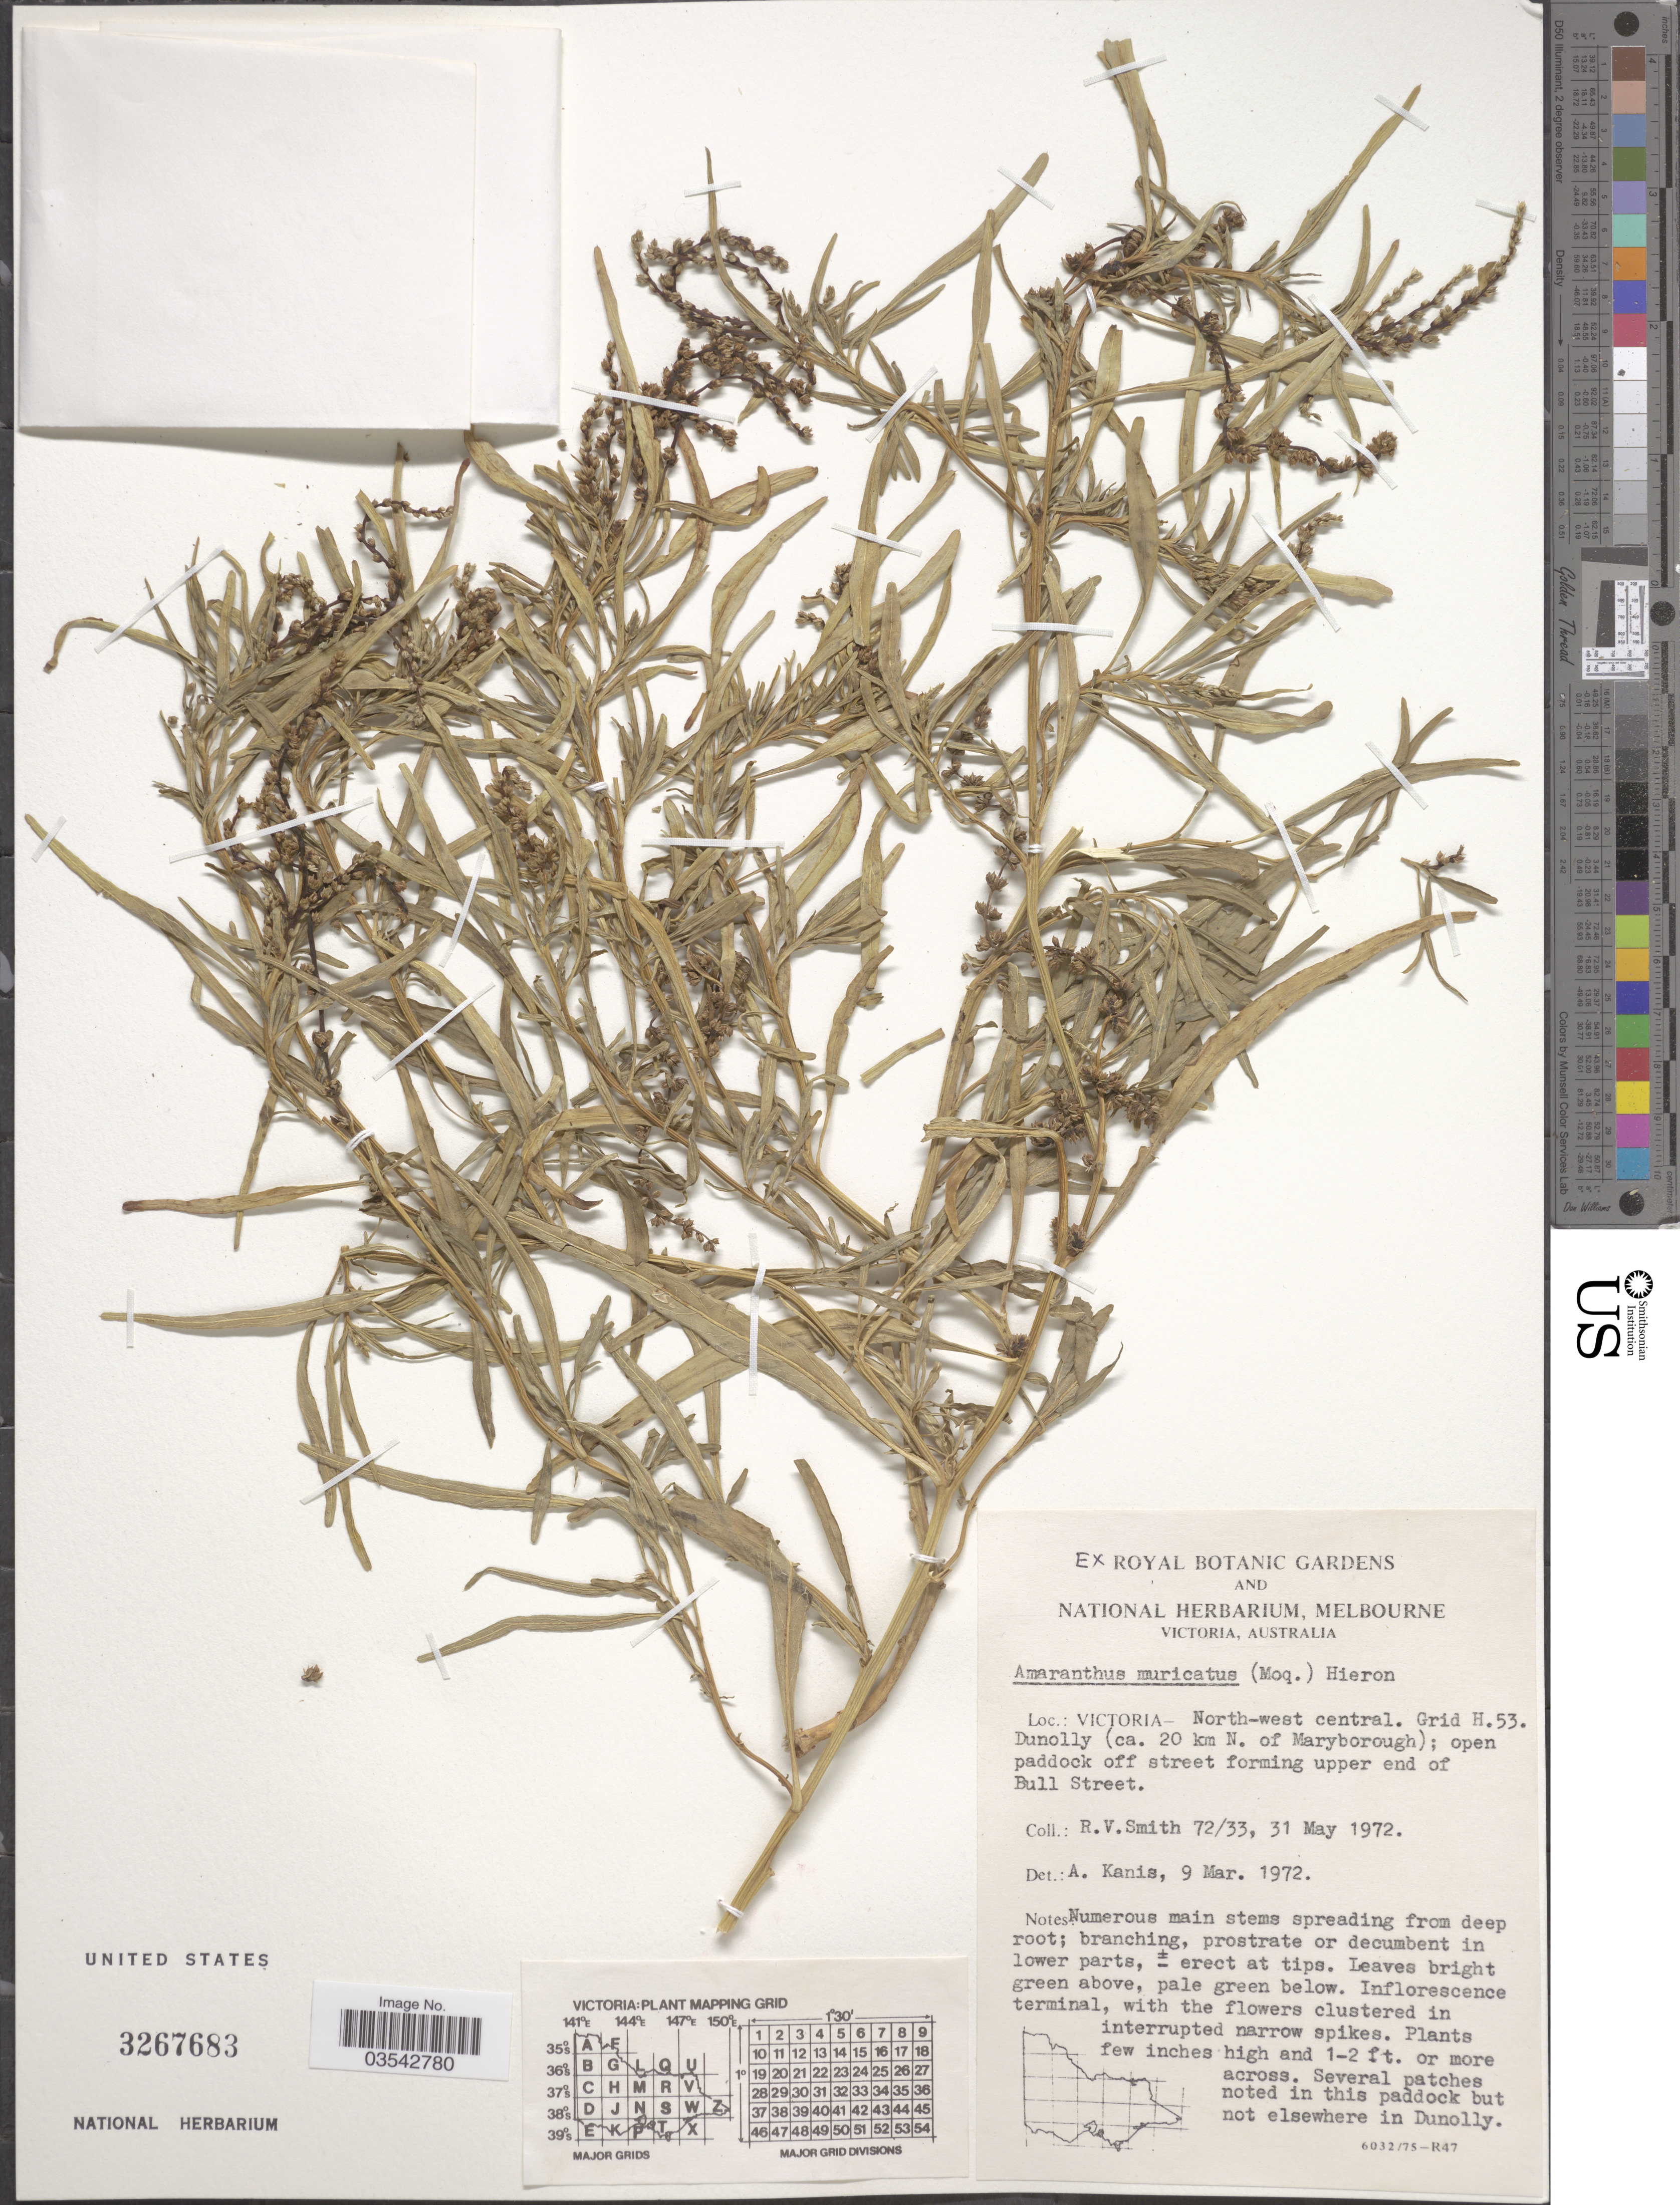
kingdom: Plantae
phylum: Tracheophyta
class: Magnoliopsida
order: Caryophyllales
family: Amaranthaceae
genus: Amaranthus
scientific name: Amaranthus muricatus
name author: (Moq.) Hieron.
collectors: R. V. Smith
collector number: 72/33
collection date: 1972-05-31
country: Australia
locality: Victoria-North-west central. Grid H.53. Dunolly (ca. 20 km N. of Maryborough); open paddock off street forming upper end of Bull Street.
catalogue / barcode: US 3267683